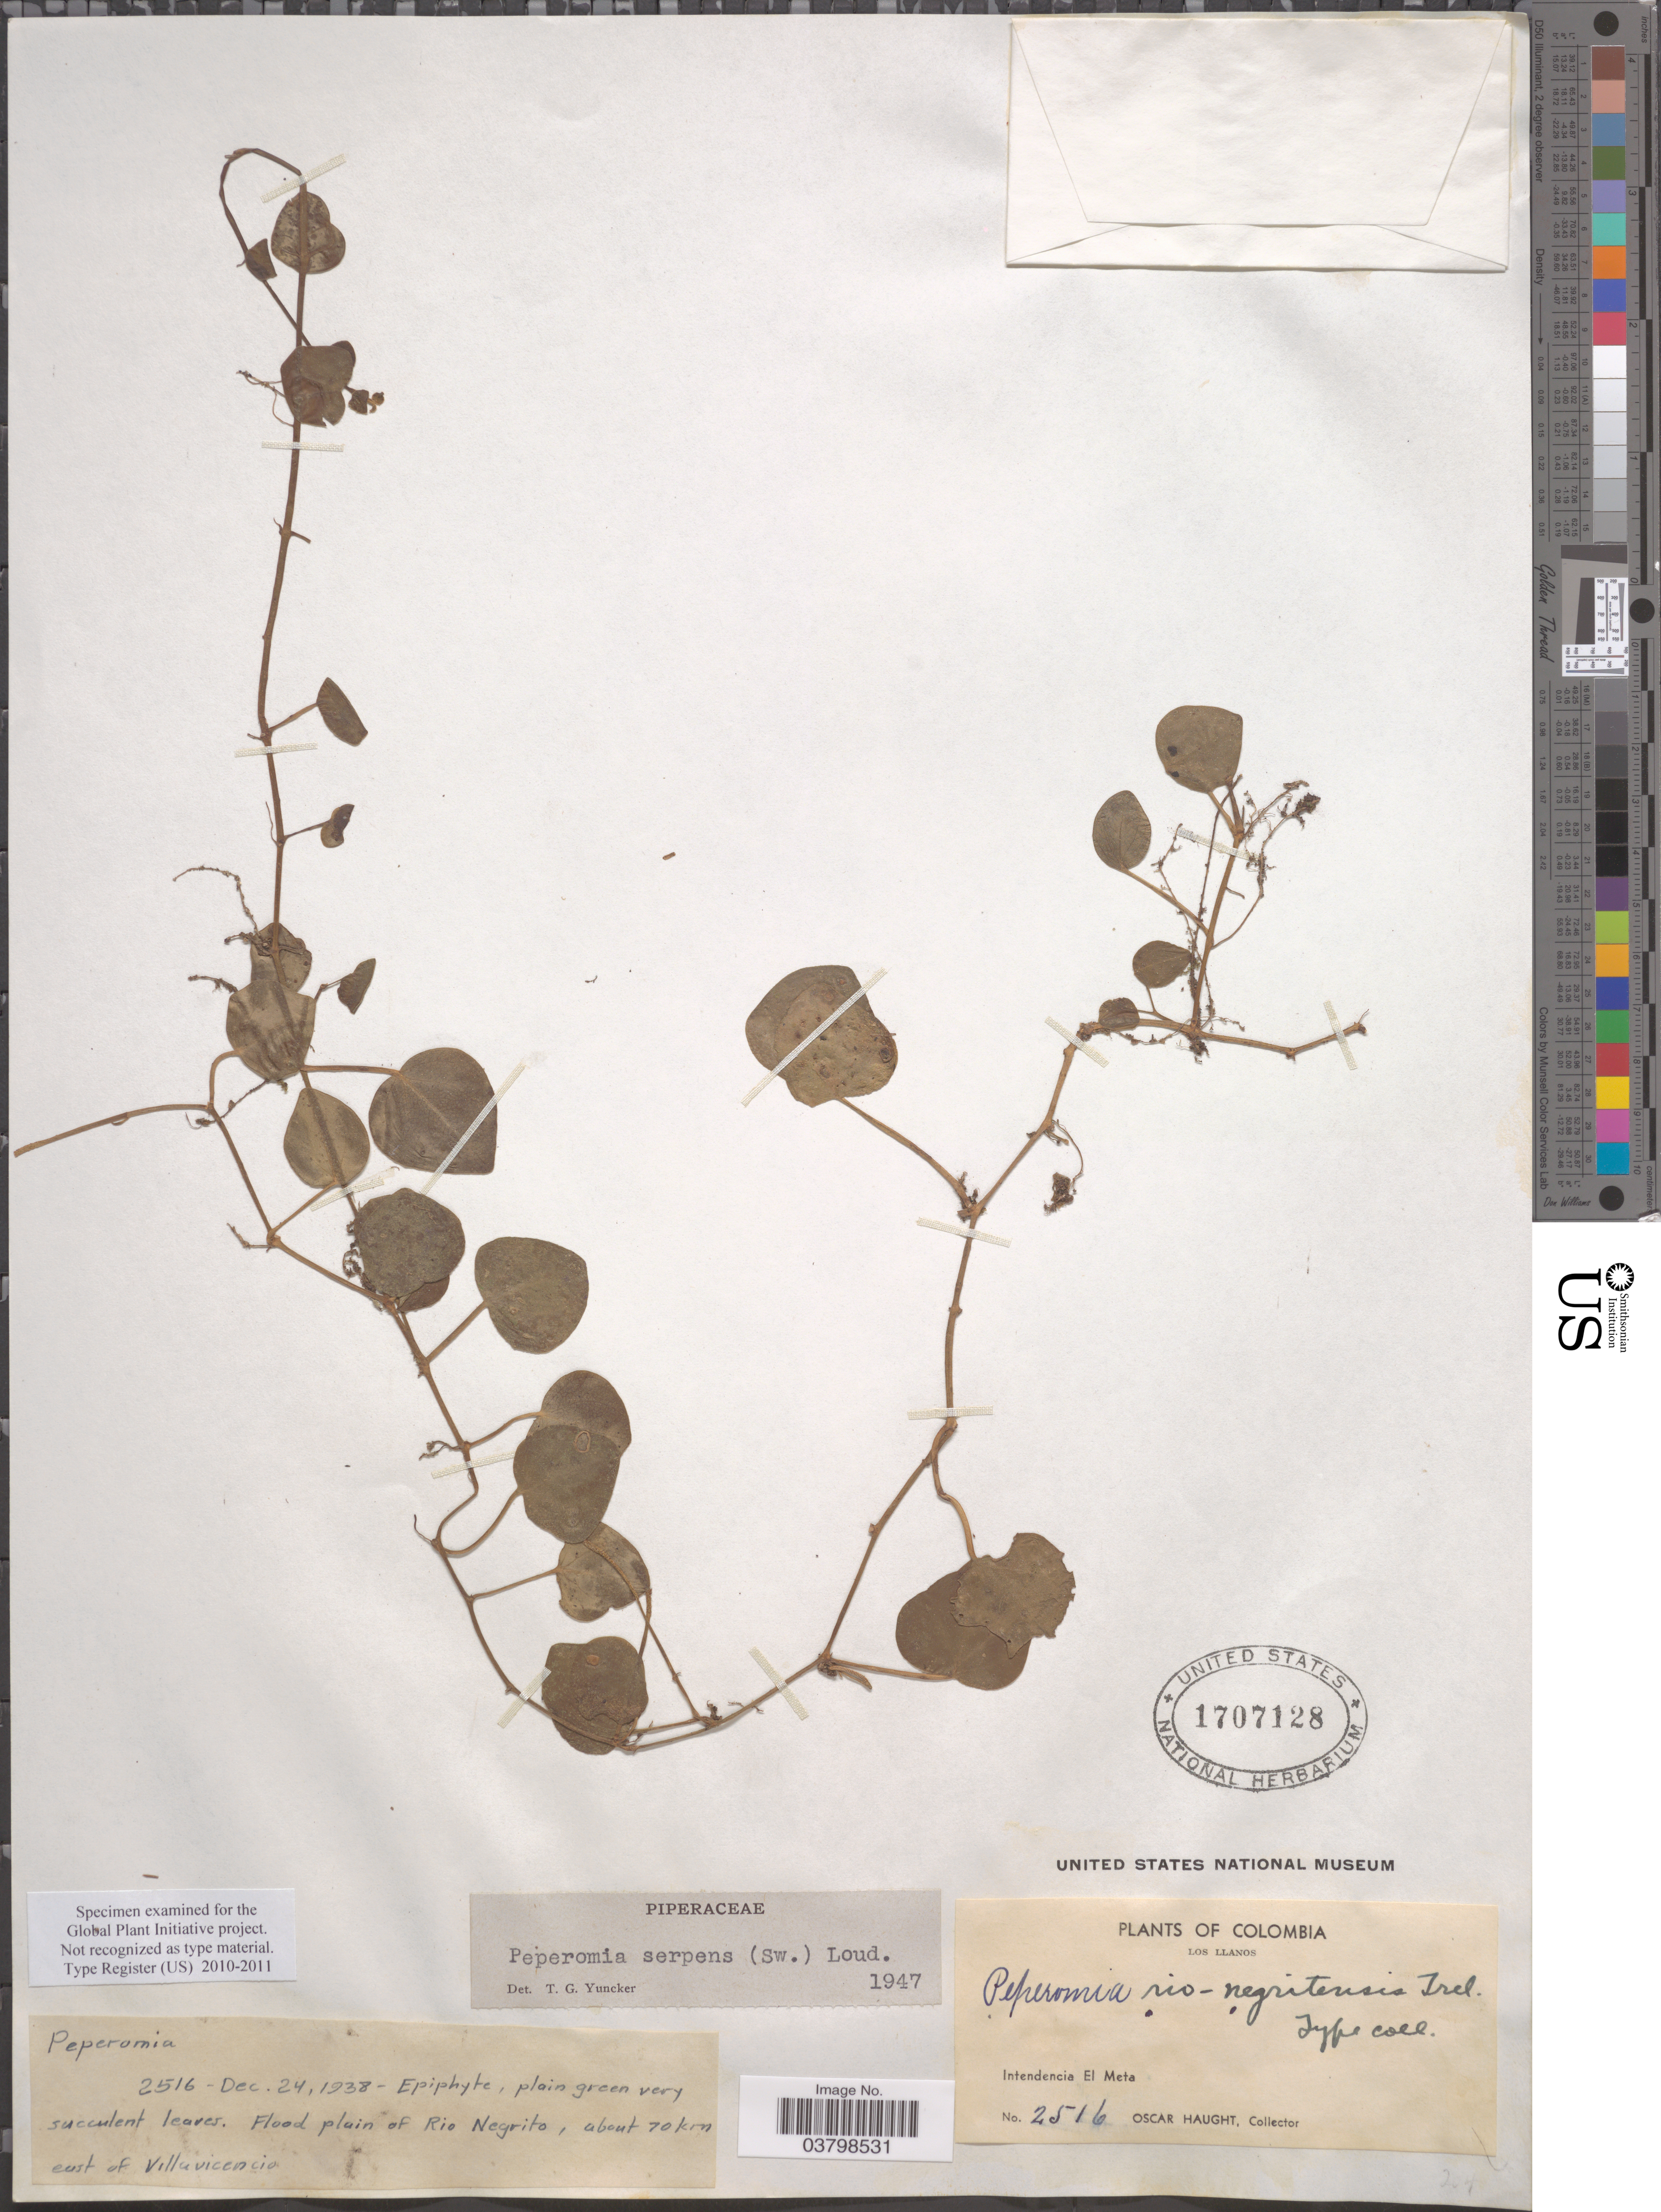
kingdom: Plantae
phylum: Tracheophyta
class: Magnoliopsida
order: Piperales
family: Piperaceae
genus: Peperomia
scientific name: Peperomia serpens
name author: (Sw.) Loudon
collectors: O. L. Haught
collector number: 2516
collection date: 1938-12-24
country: Colombia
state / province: Meta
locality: Los Llanos. Intendencia El Meta. Flood plain of Rio Negrito, about 70 km east of Villavicencio.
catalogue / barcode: US 1707128